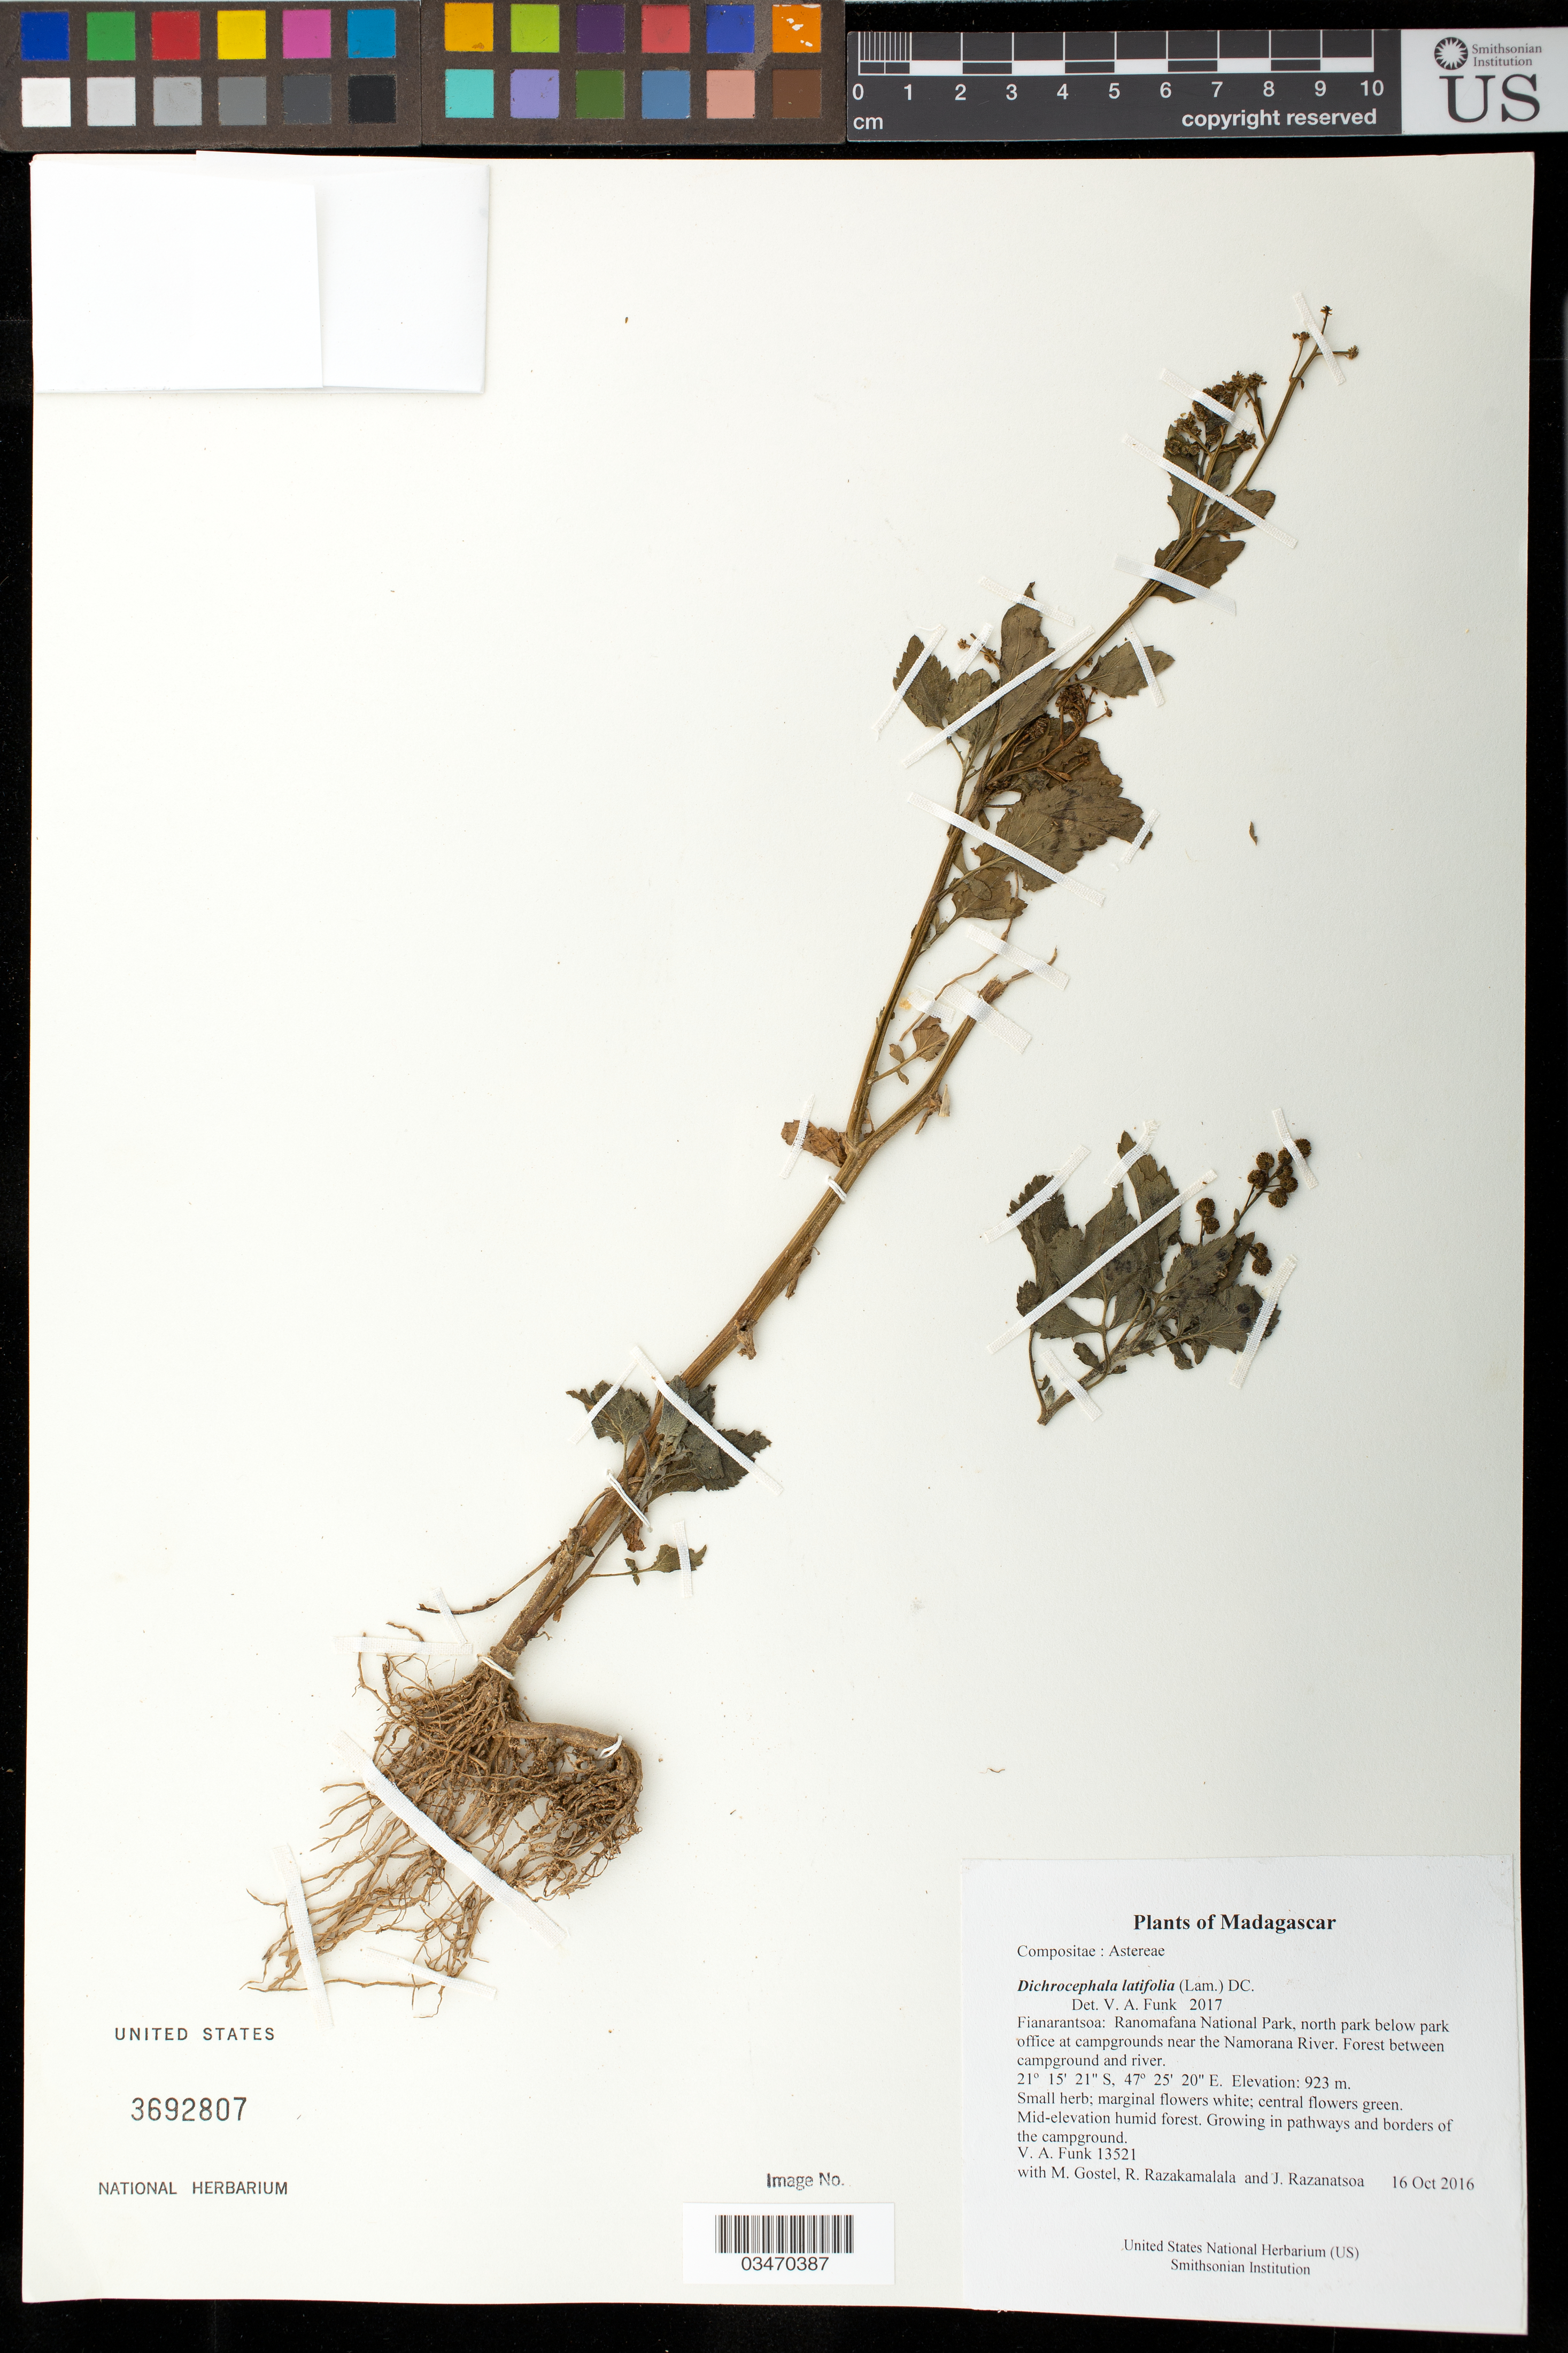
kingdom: Plantae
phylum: Tracheophyta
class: Magnoliopsida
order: Asterales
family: Asteraceae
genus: Dichrocephala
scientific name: Dichrocephala latifolia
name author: (Lam.) DC.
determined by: Funk, Vicki A., (BOT), Smithsonian Institution - National Museum of Natural History (UNITED STATES)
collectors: M. R. Gostel, R. Razakamalala & J. Razanatsoa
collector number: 13521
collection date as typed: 16 Oct 2016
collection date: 2016-10-16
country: Madagascar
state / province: Vatovavy Fitovinany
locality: Ranomafana National Park, north park below park office at campgrounds near the Namorana River. Forest between campground and river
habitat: Mid-elevation humid forest. Growing in pathways and borders of the campground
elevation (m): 923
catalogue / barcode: US 3692807